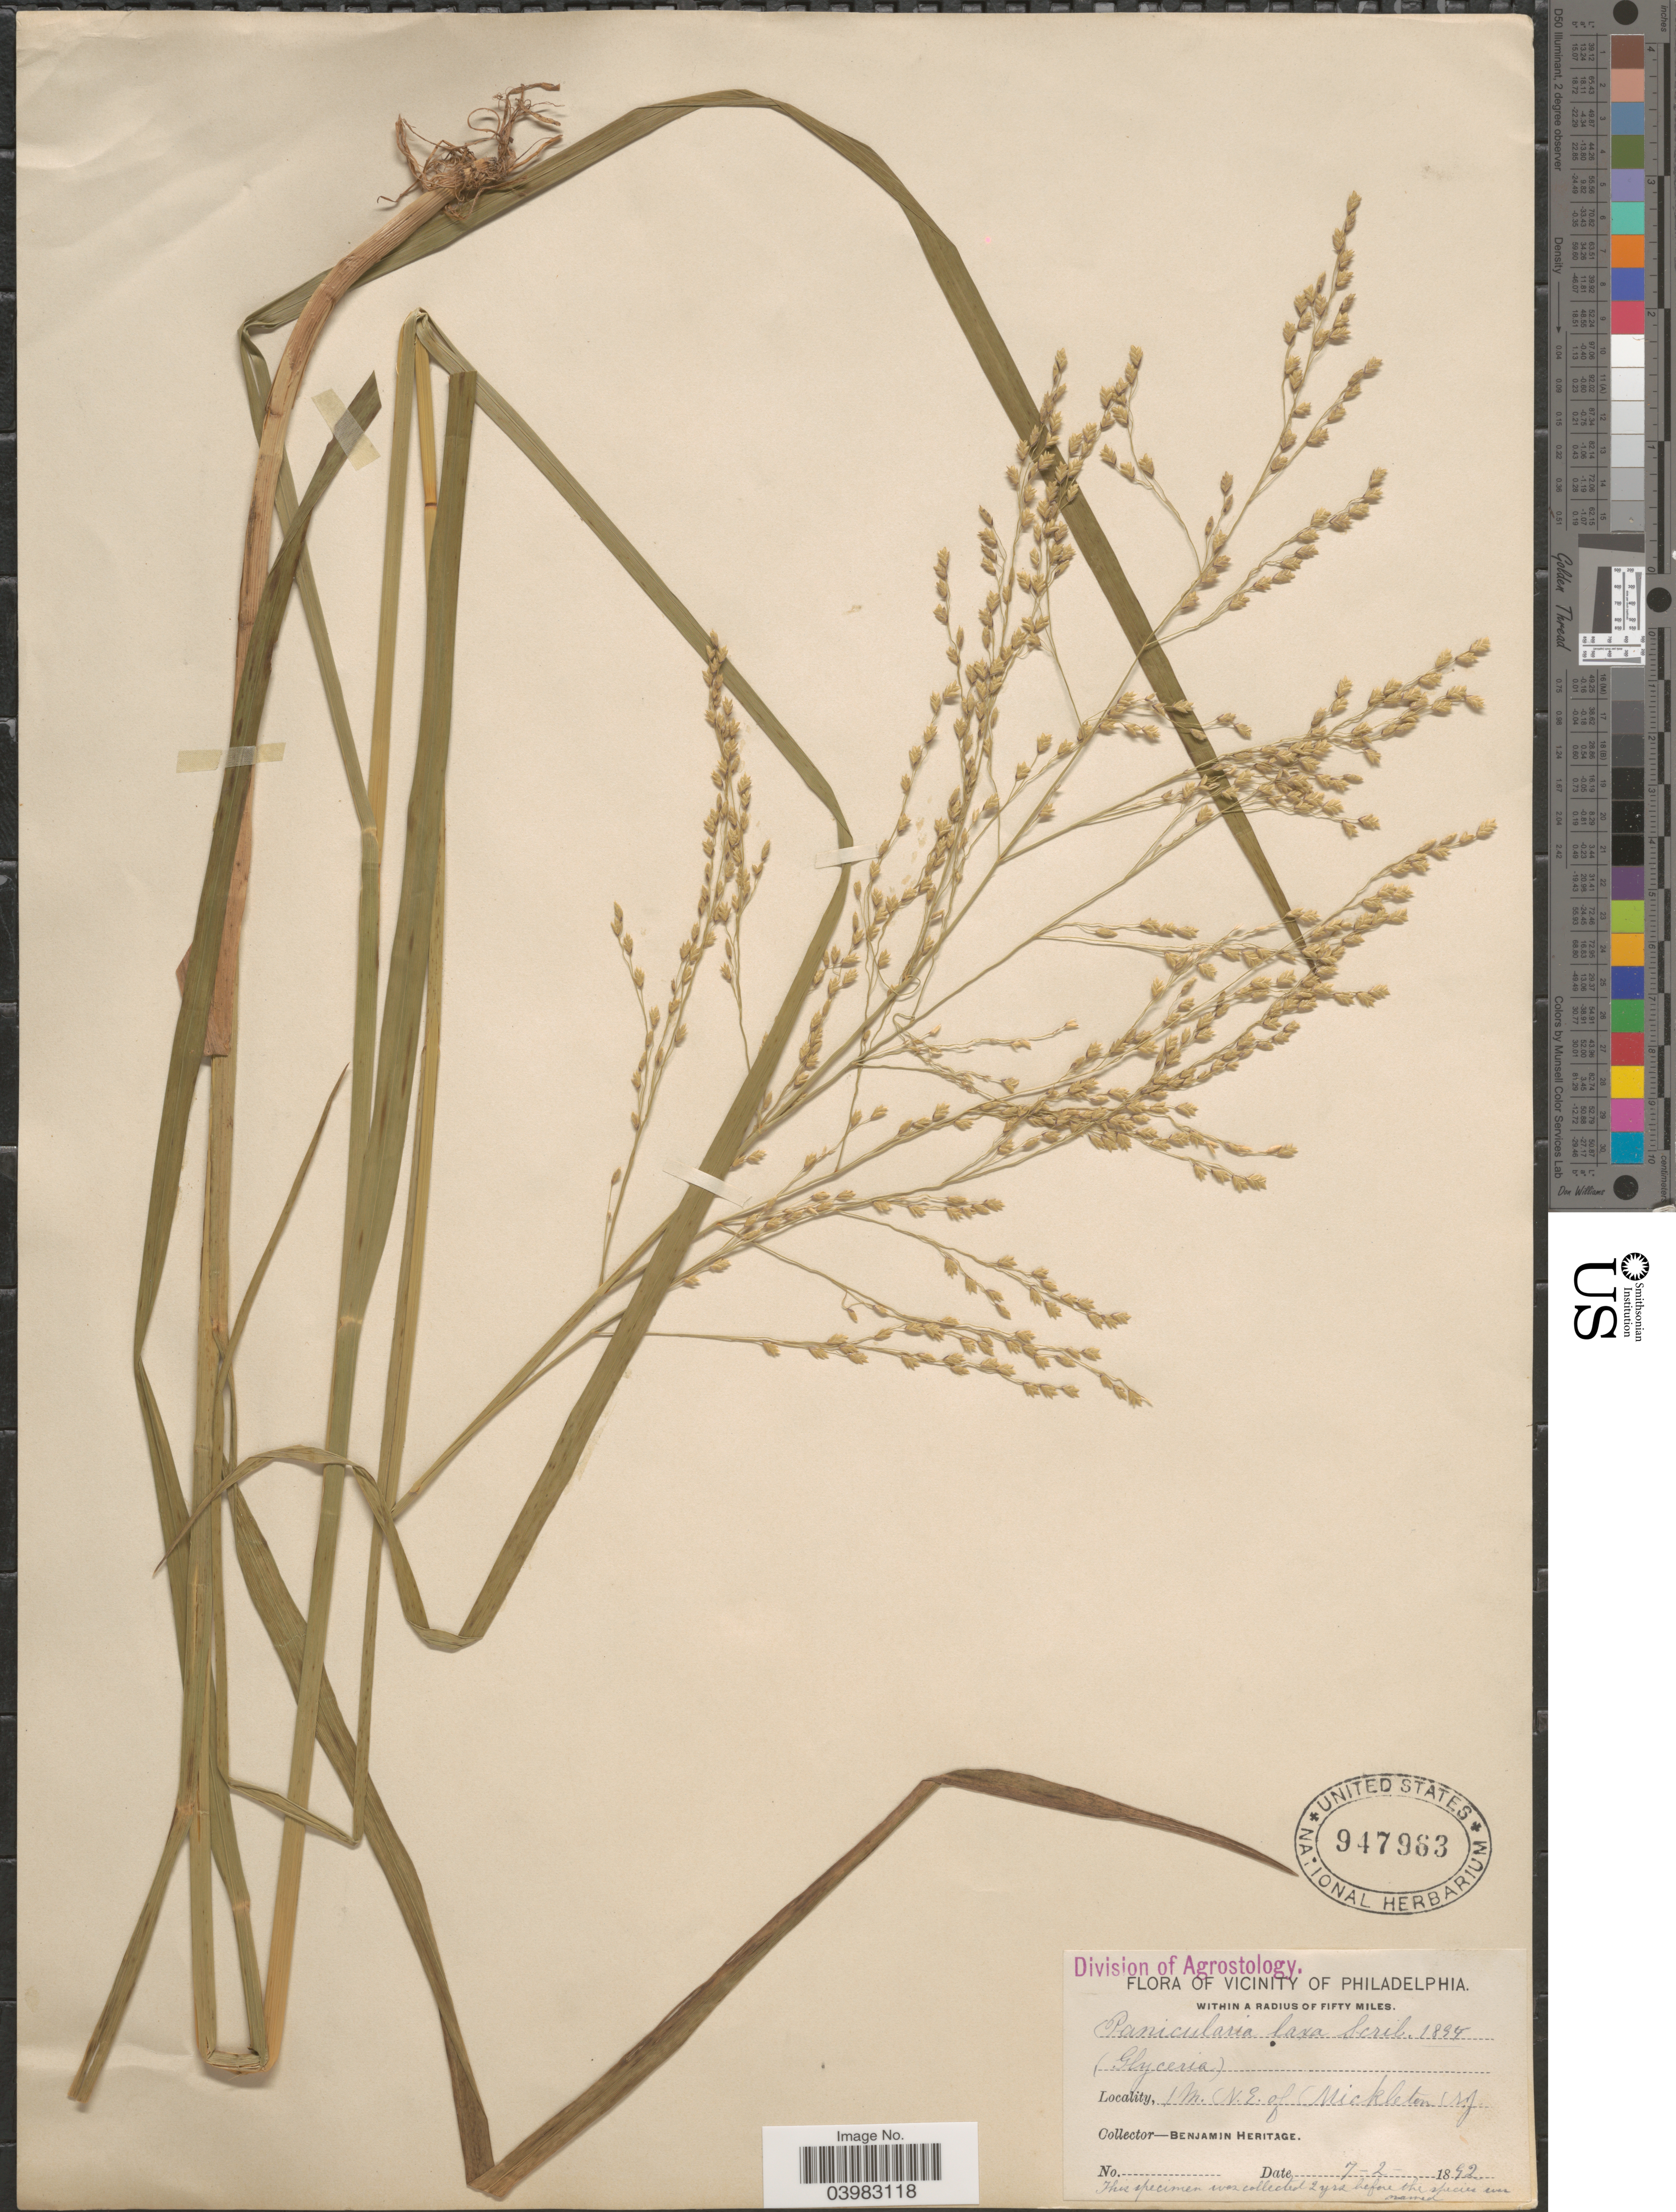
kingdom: Plantae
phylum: Tracheophyta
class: Liliopsida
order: Poales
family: Poaceae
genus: Glyceria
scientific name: Glyceria canadensis var. laxa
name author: (Scribn.) Hitchc.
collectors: Benj. Heritage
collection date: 1892-07-02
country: United States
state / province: New Jersey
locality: Vicinity of Philadelphia within a radius of fifty miles. 1 M. N. E. of Mickleton.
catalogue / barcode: US 947963